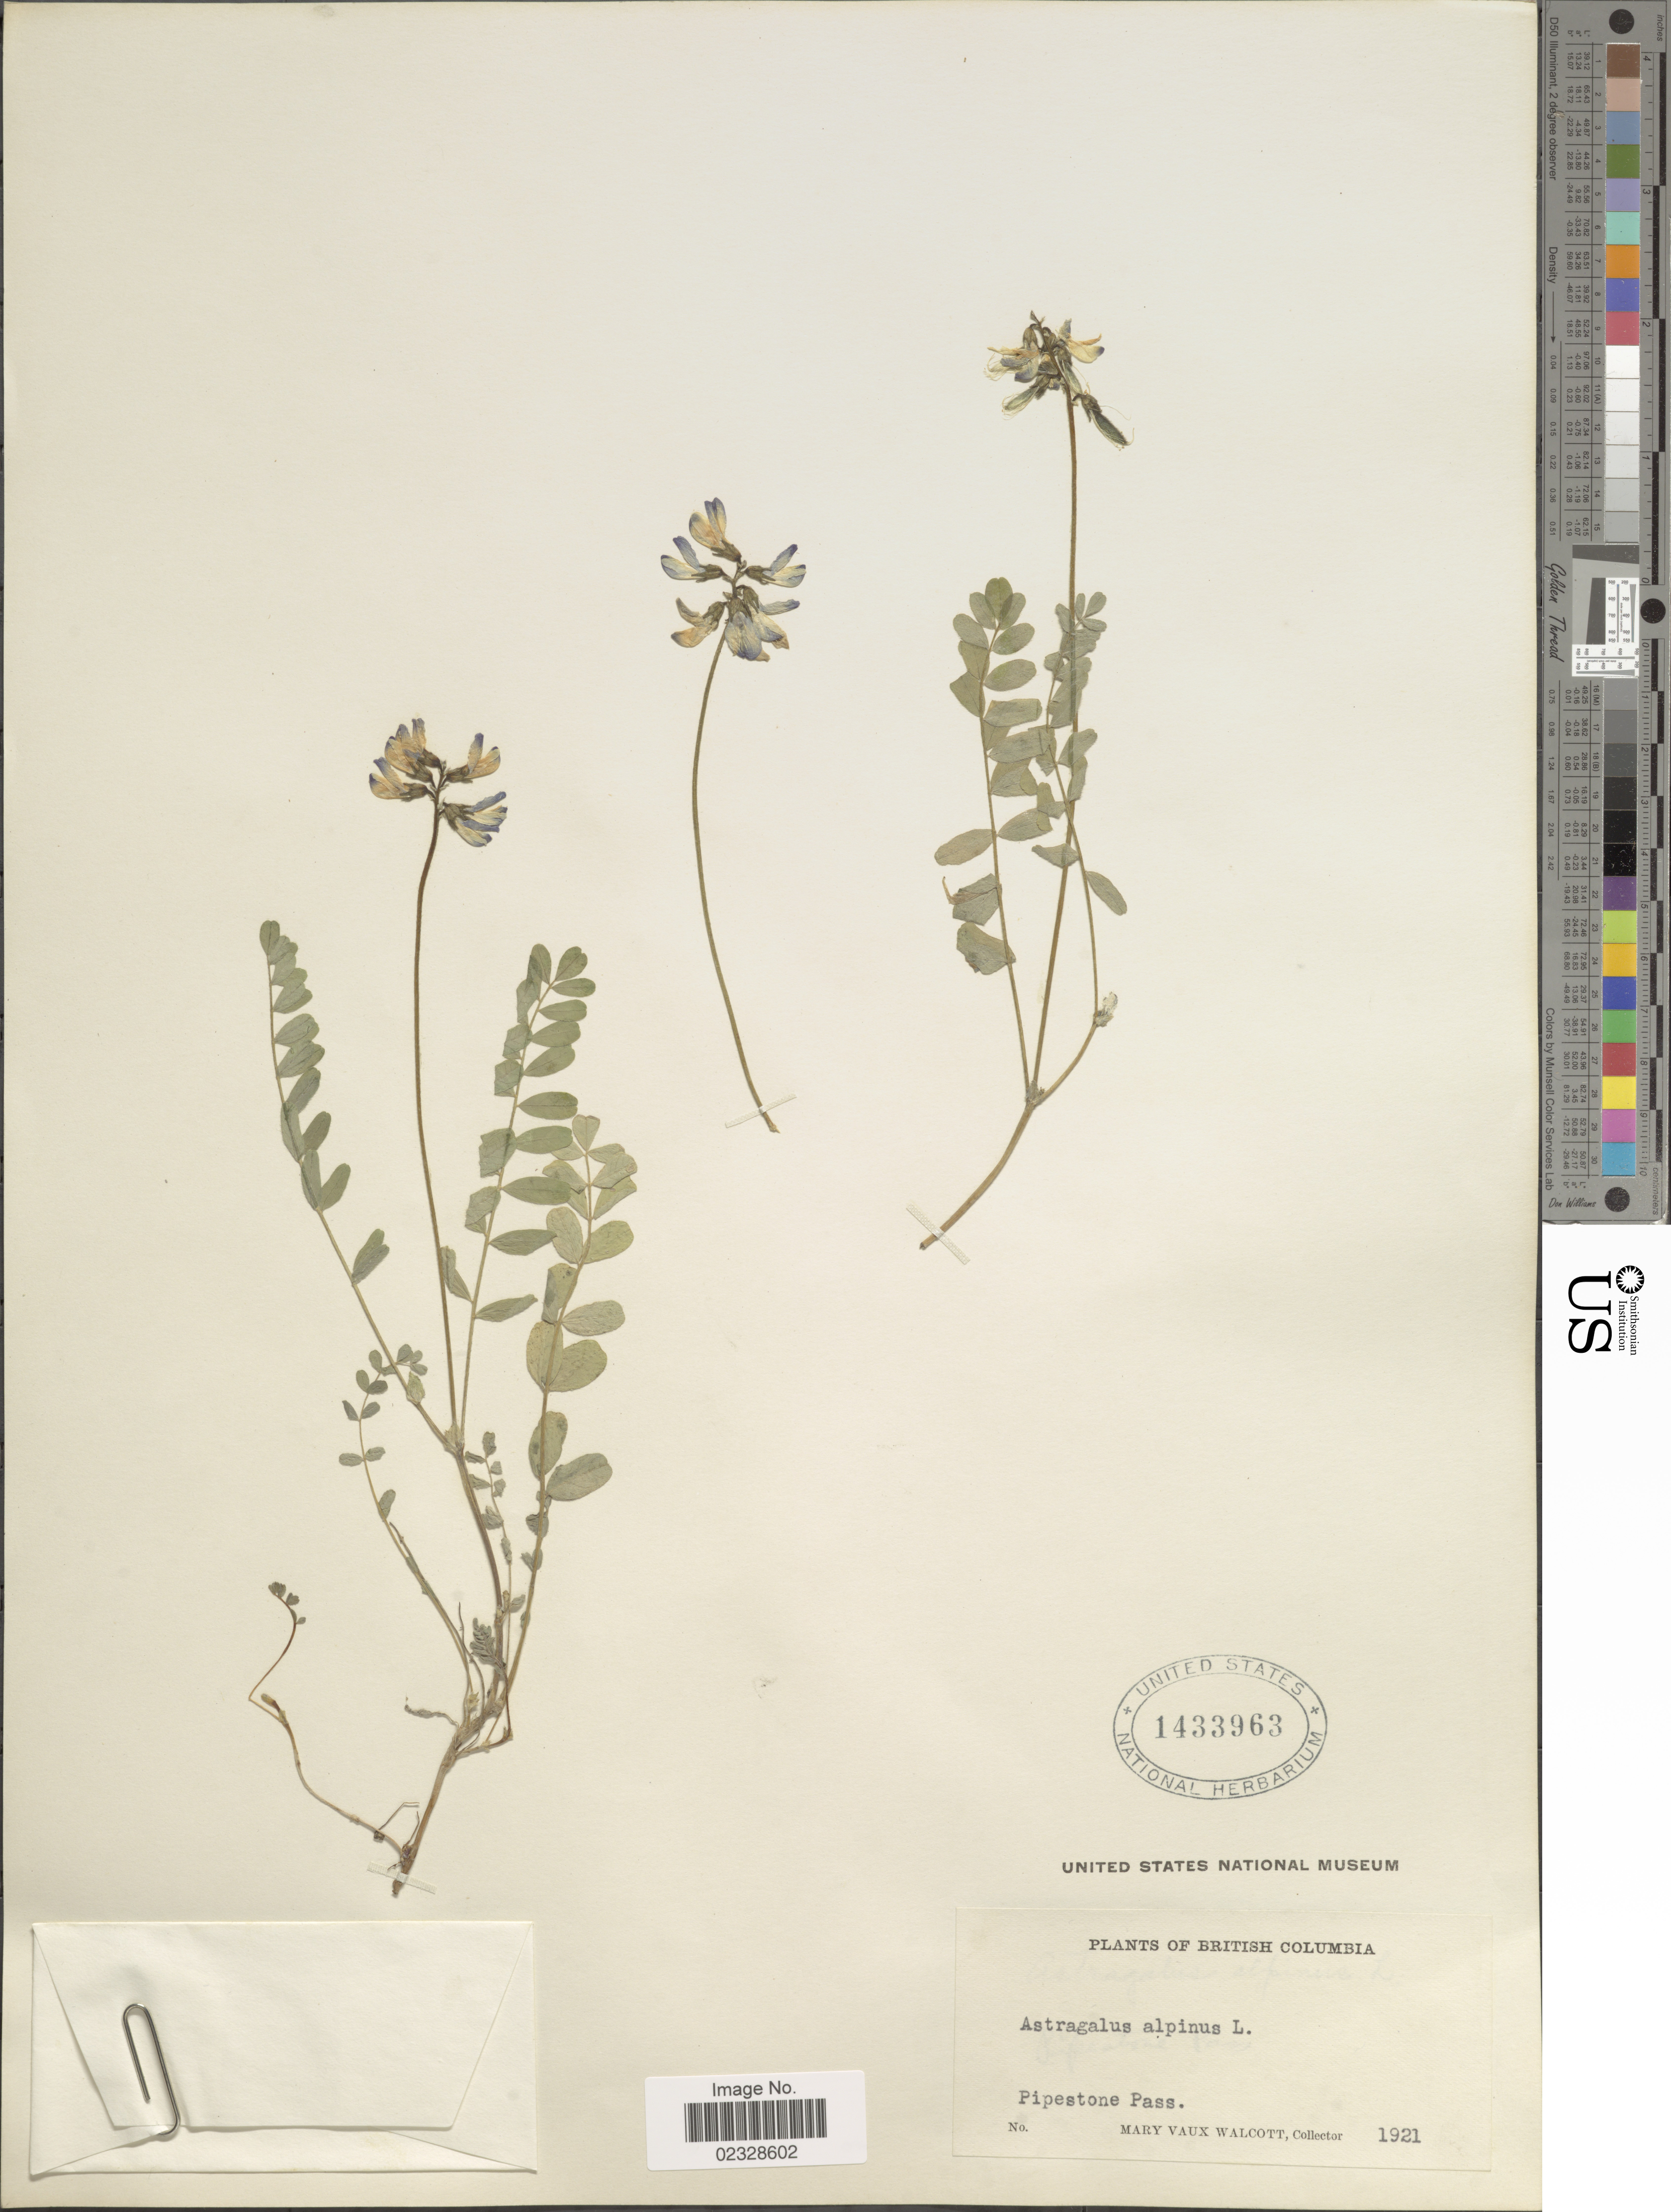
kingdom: Plantae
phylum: Tracheophyta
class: Magnoliopsida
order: Fabales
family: Fabaceae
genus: Astragalus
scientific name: Astragalus alpinus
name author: L.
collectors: M. Walcott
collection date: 1921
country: Canada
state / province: British Columbia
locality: Pipestone Pass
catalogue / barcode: US 1433963